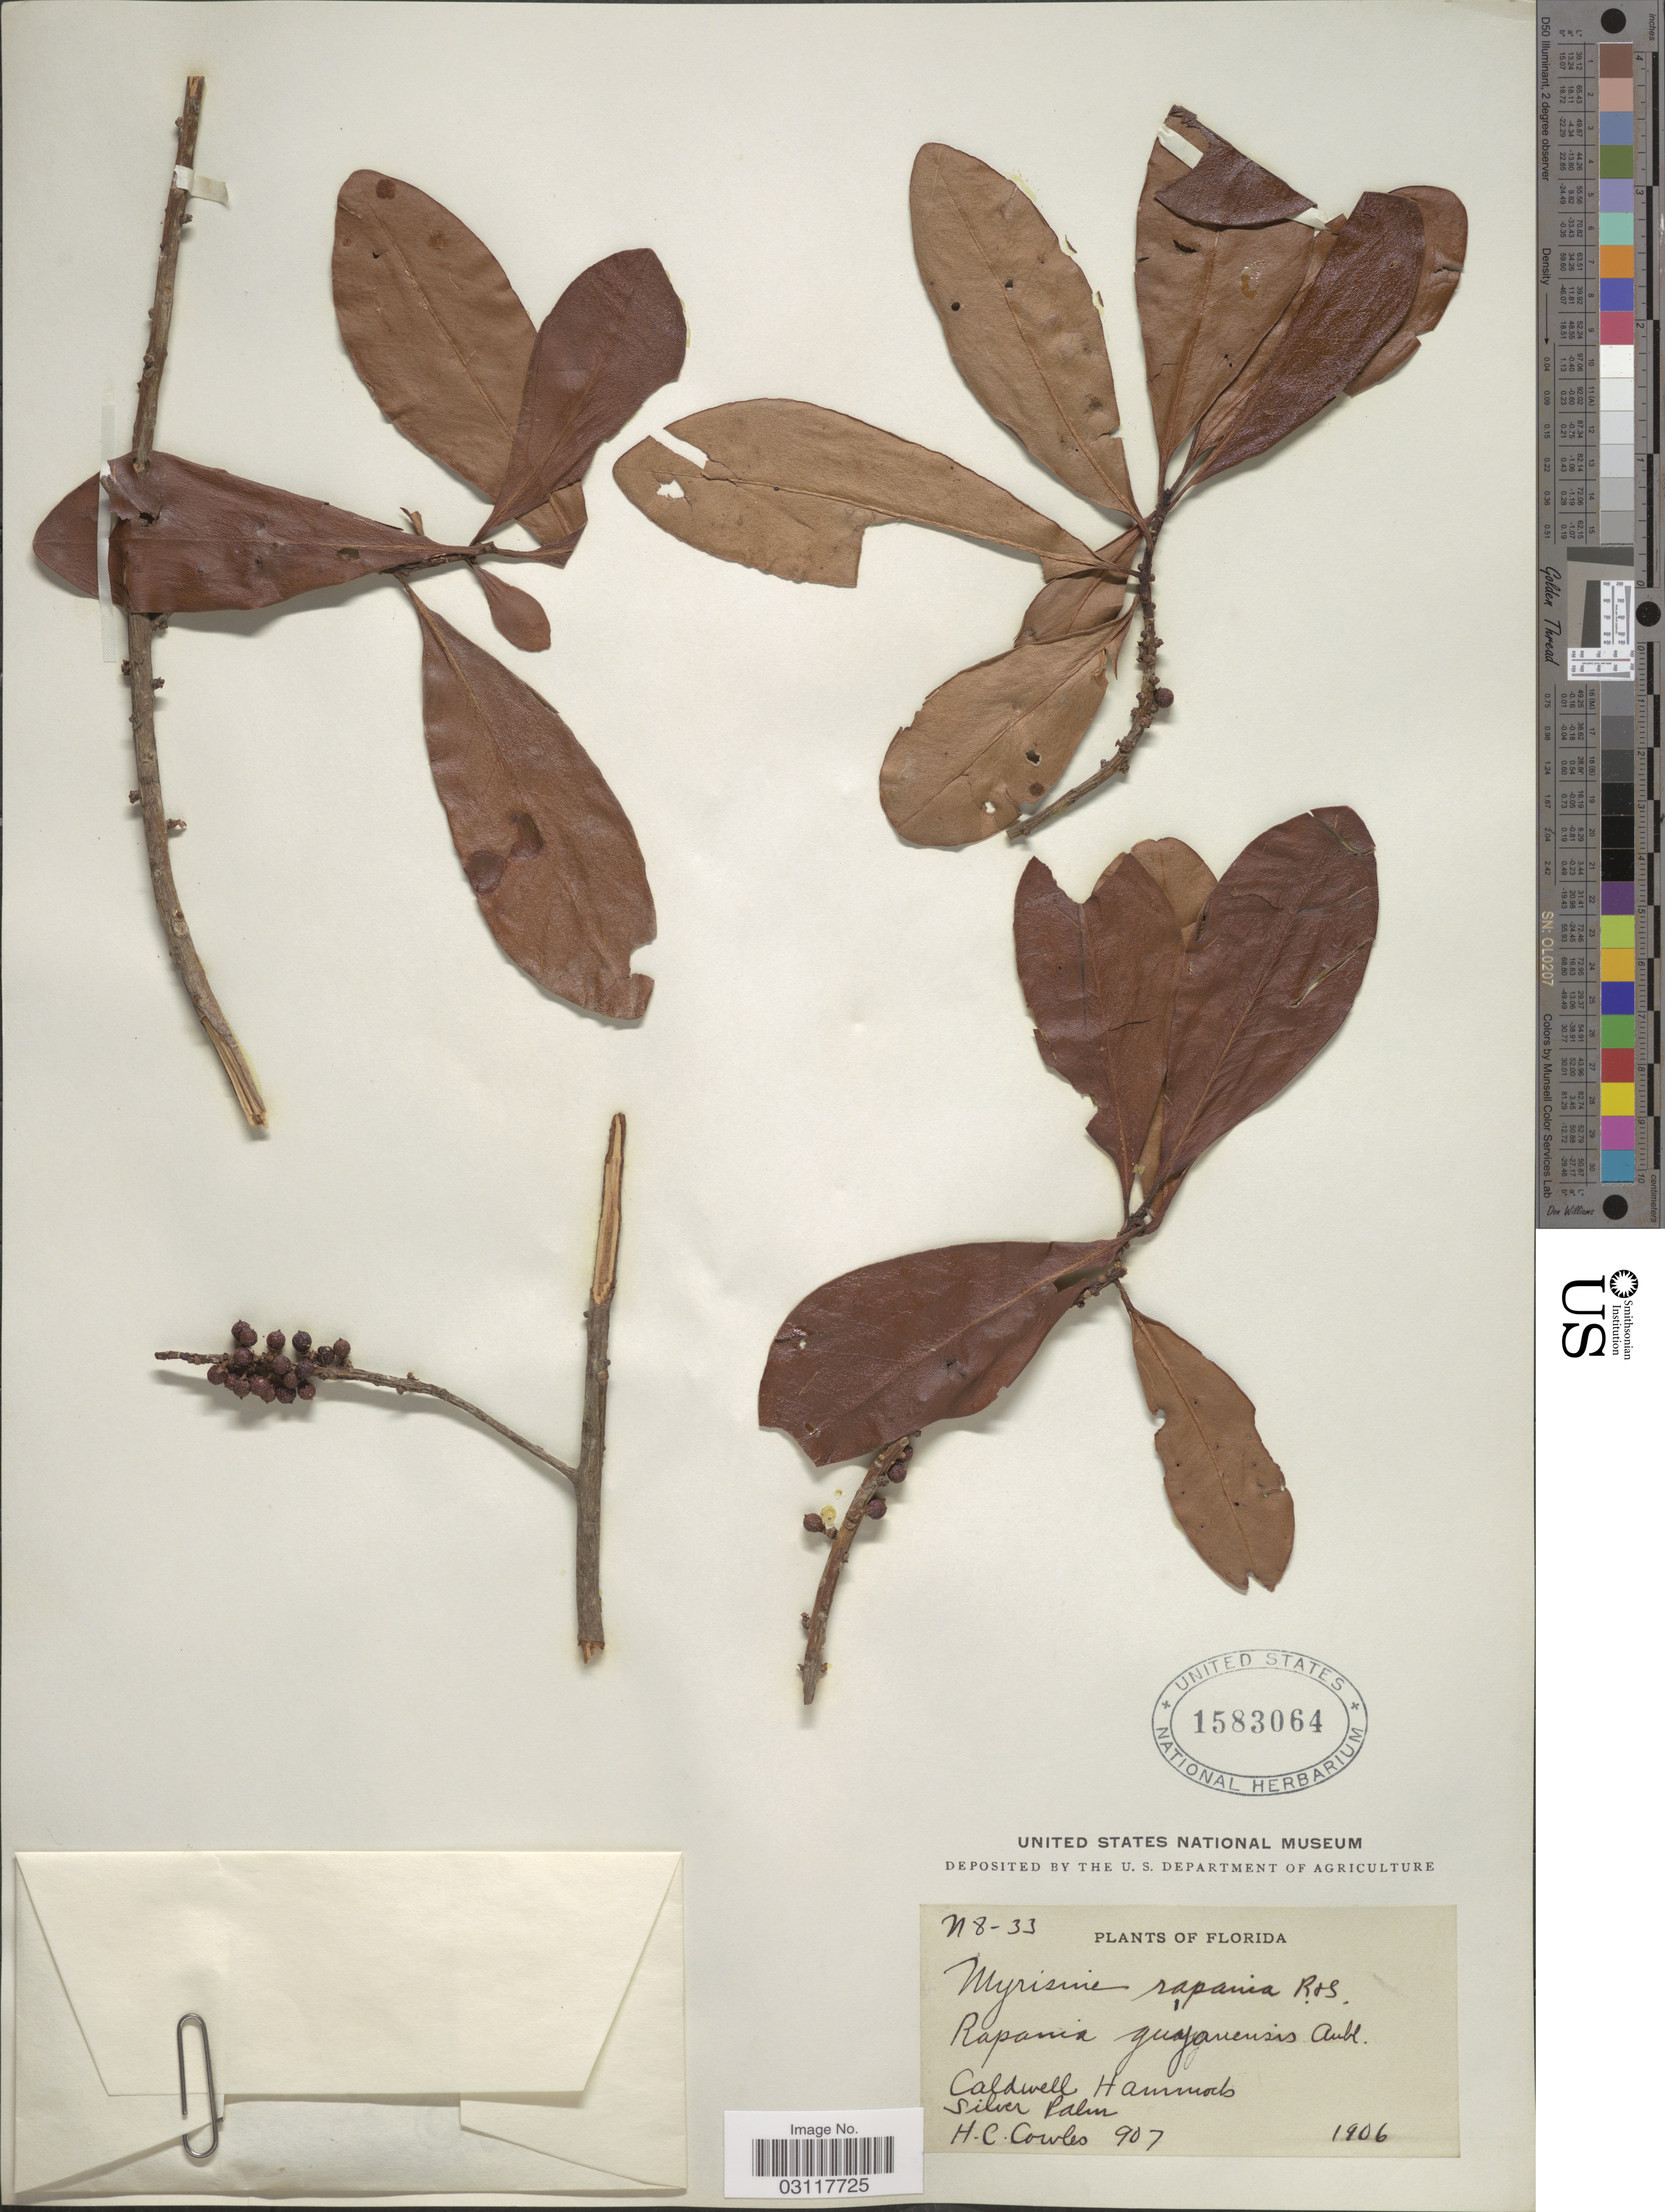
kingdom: Plantae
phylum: Tracheophyta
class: Magnoliopsida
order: Ericales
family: Primulaceae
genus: Rapanea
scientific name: Rapanea guianensis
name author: Aubl.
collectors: H. Cowles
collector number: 907/N8-33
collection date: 1906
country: United States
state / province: Florida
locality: Caldwell Hammock, Silver Palm.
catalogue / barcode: US 1583064